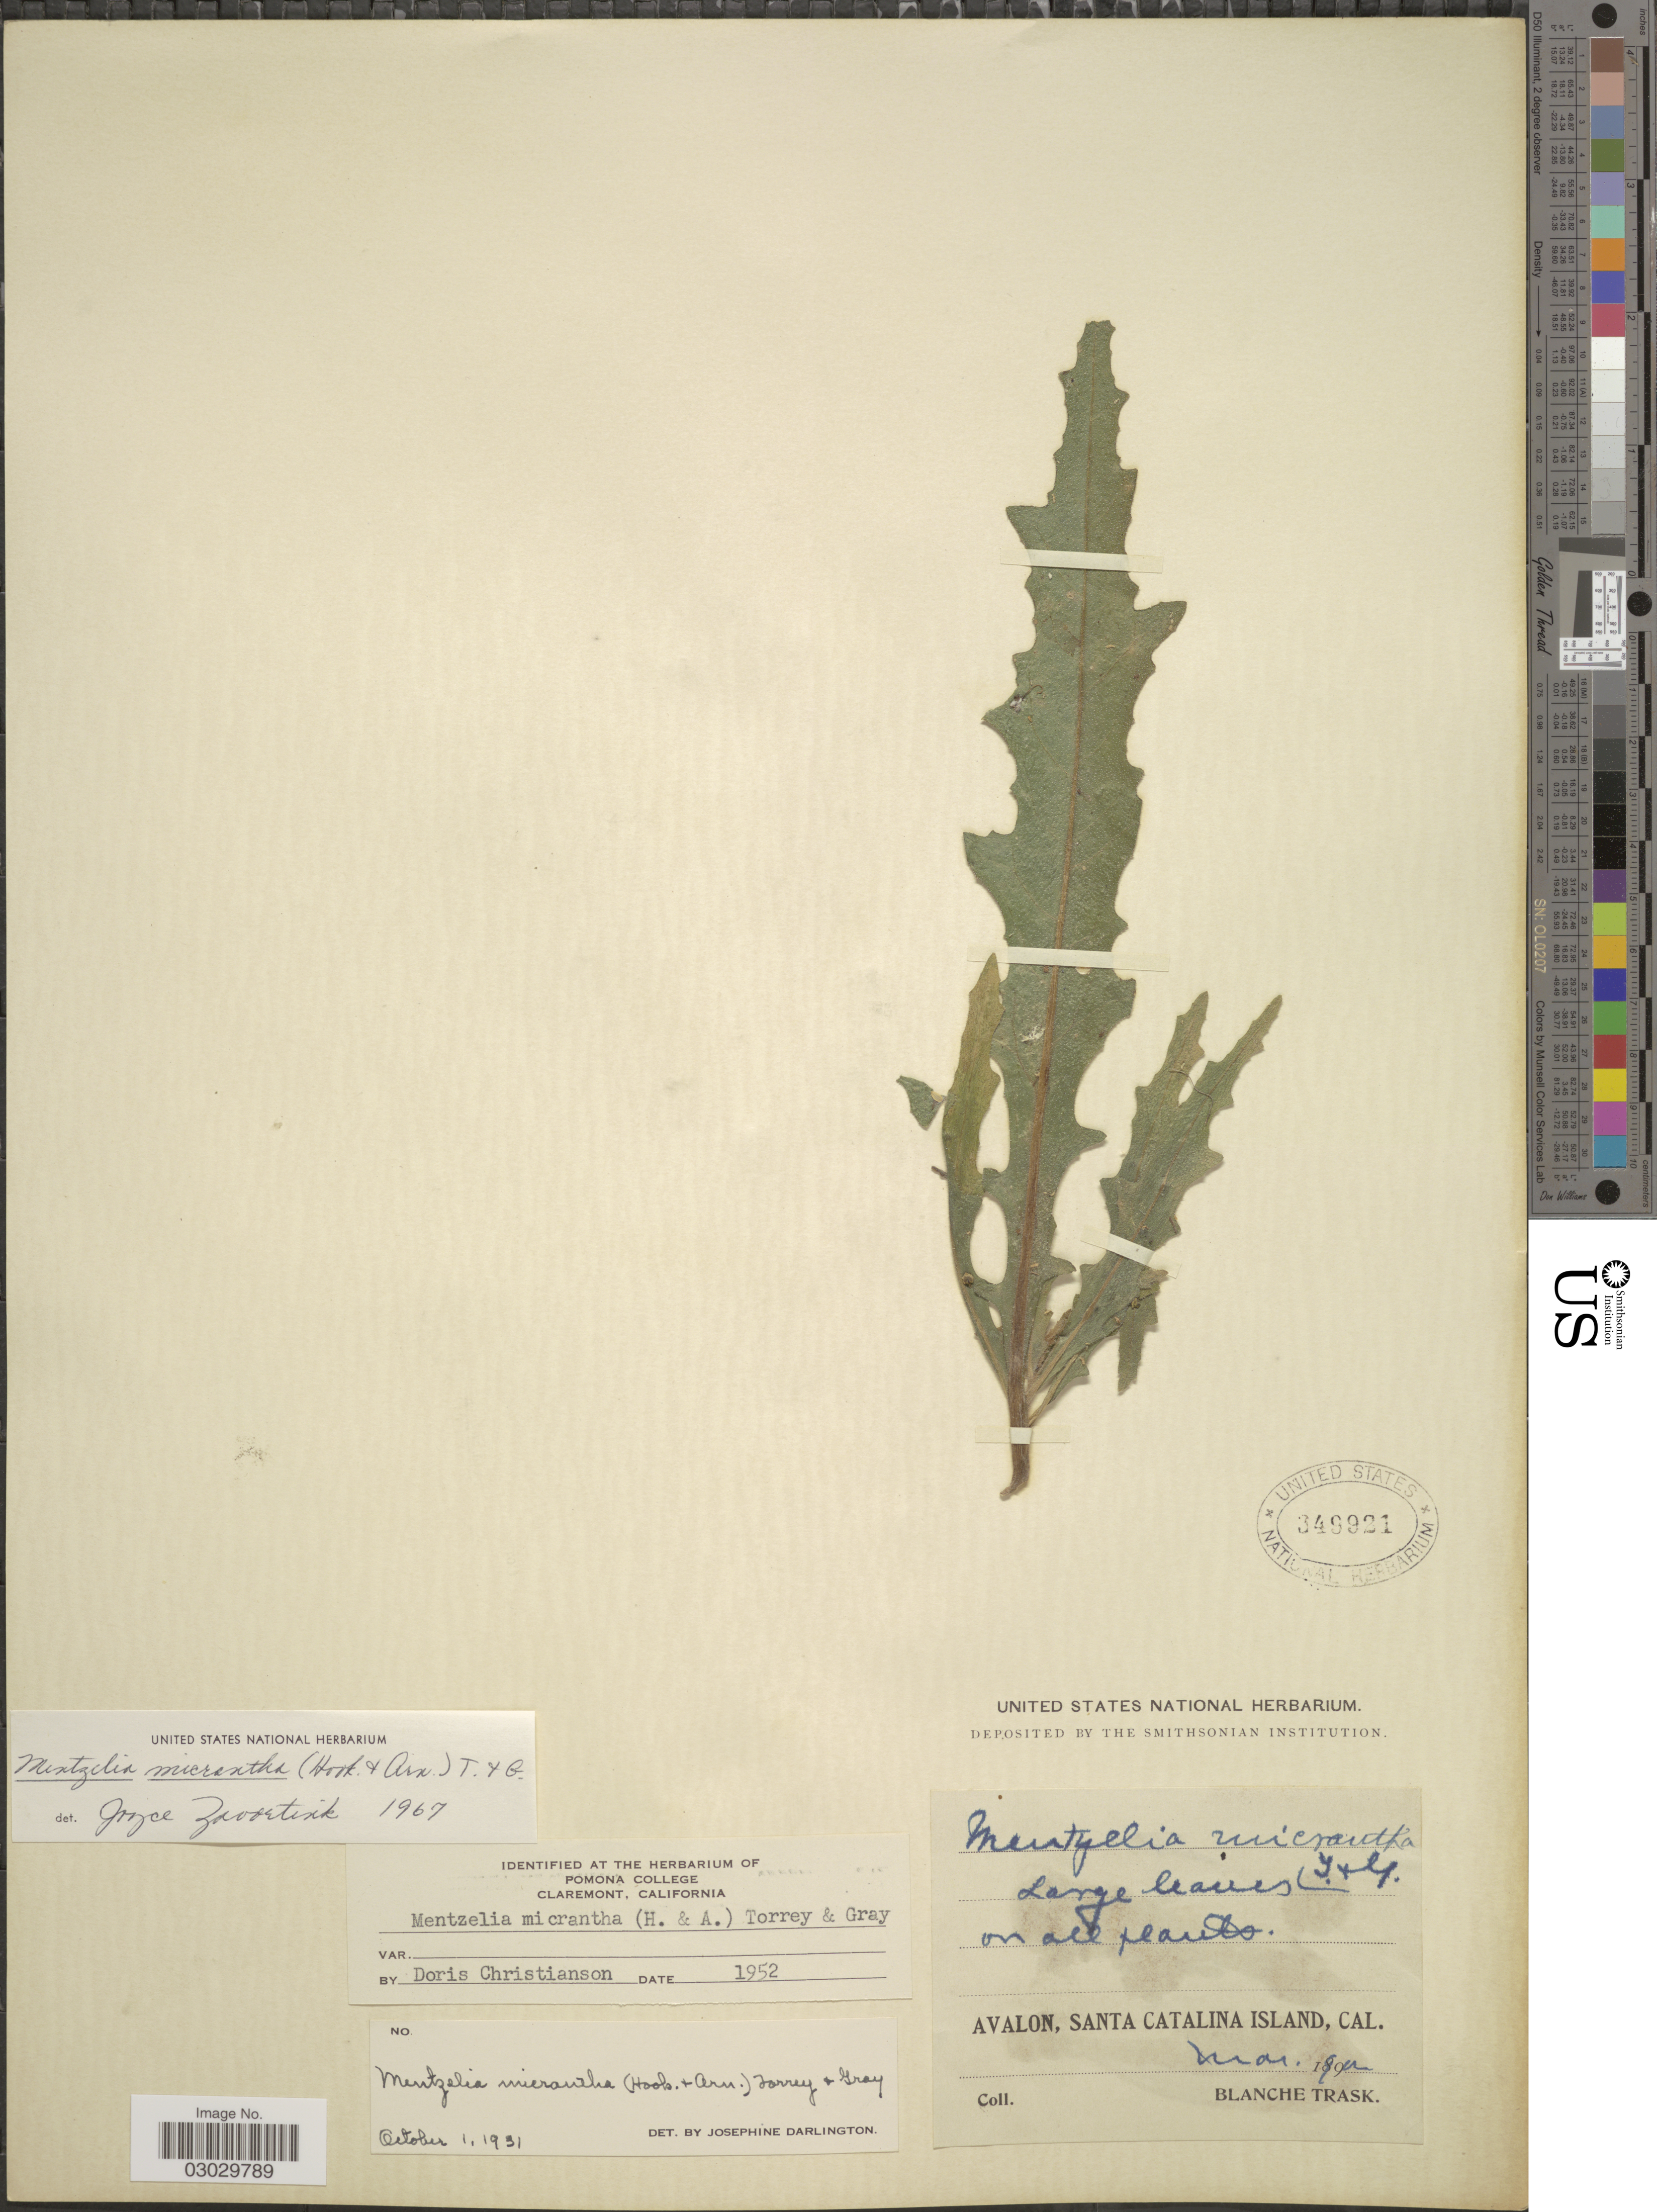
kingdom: Plantae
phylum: Tracheophyta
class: Magnoliopsida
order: Cornales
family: Loasaceae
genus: Mentzelia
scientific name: Mentzelia micrantha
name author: (Hook.) Torr. & A. Gray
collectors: B. Trask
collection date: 1990-03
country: United States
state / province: California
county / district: Los Angeles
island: Santa Catalina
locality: Avalon, Santa Catalina Island.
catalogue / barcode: US 349921